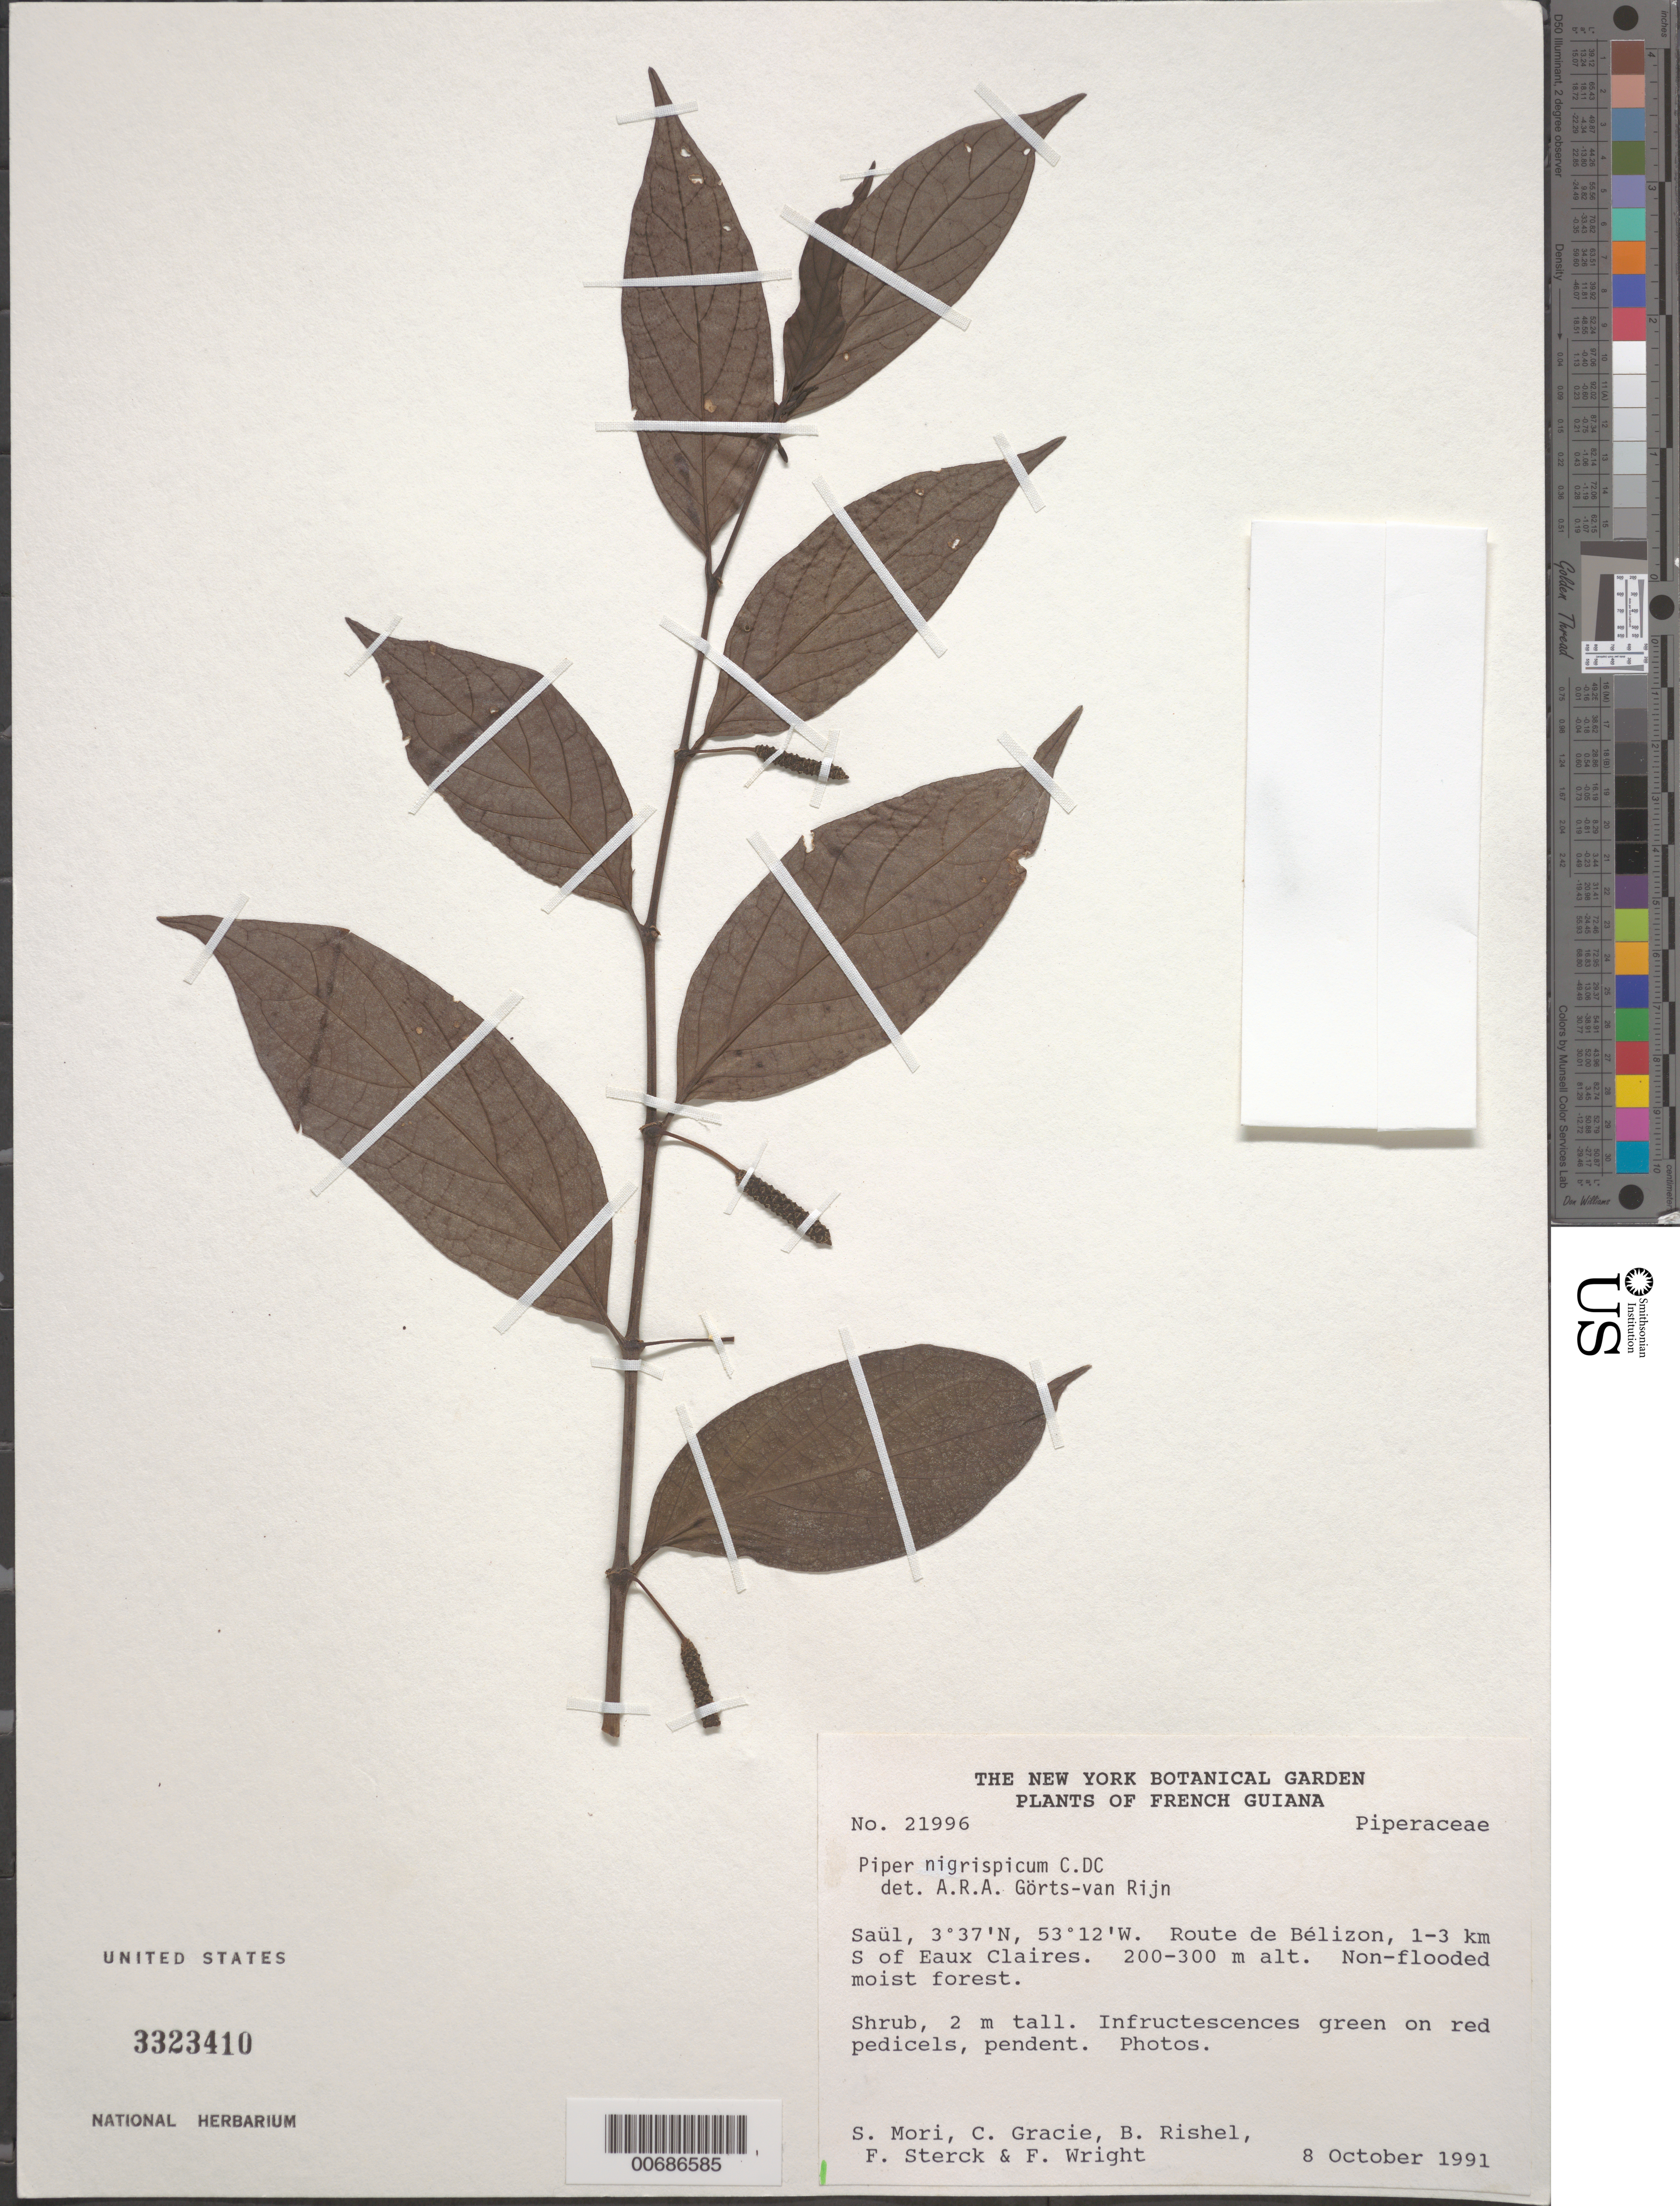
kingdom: Plantae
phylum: Tracheophyta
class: Magnoliopsida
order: Piperales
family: Piperaceae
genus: Piper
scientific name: Piper nigrispicum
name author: C. DC.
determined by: Görts-van Rijn, A. R. A.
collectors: S. Mori, C. A. Gracie, J. Lazzaroni, B. Rishel, D. Russell & F. Wright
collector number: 21996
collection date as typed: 8-Oct-91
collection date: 1991-10-08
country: French Guiana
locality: Saül, Route de Bélizon, 1-3 km S of Eaux Claires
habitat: Non-flooded moist forest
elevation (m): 200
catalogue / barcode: US 3323410